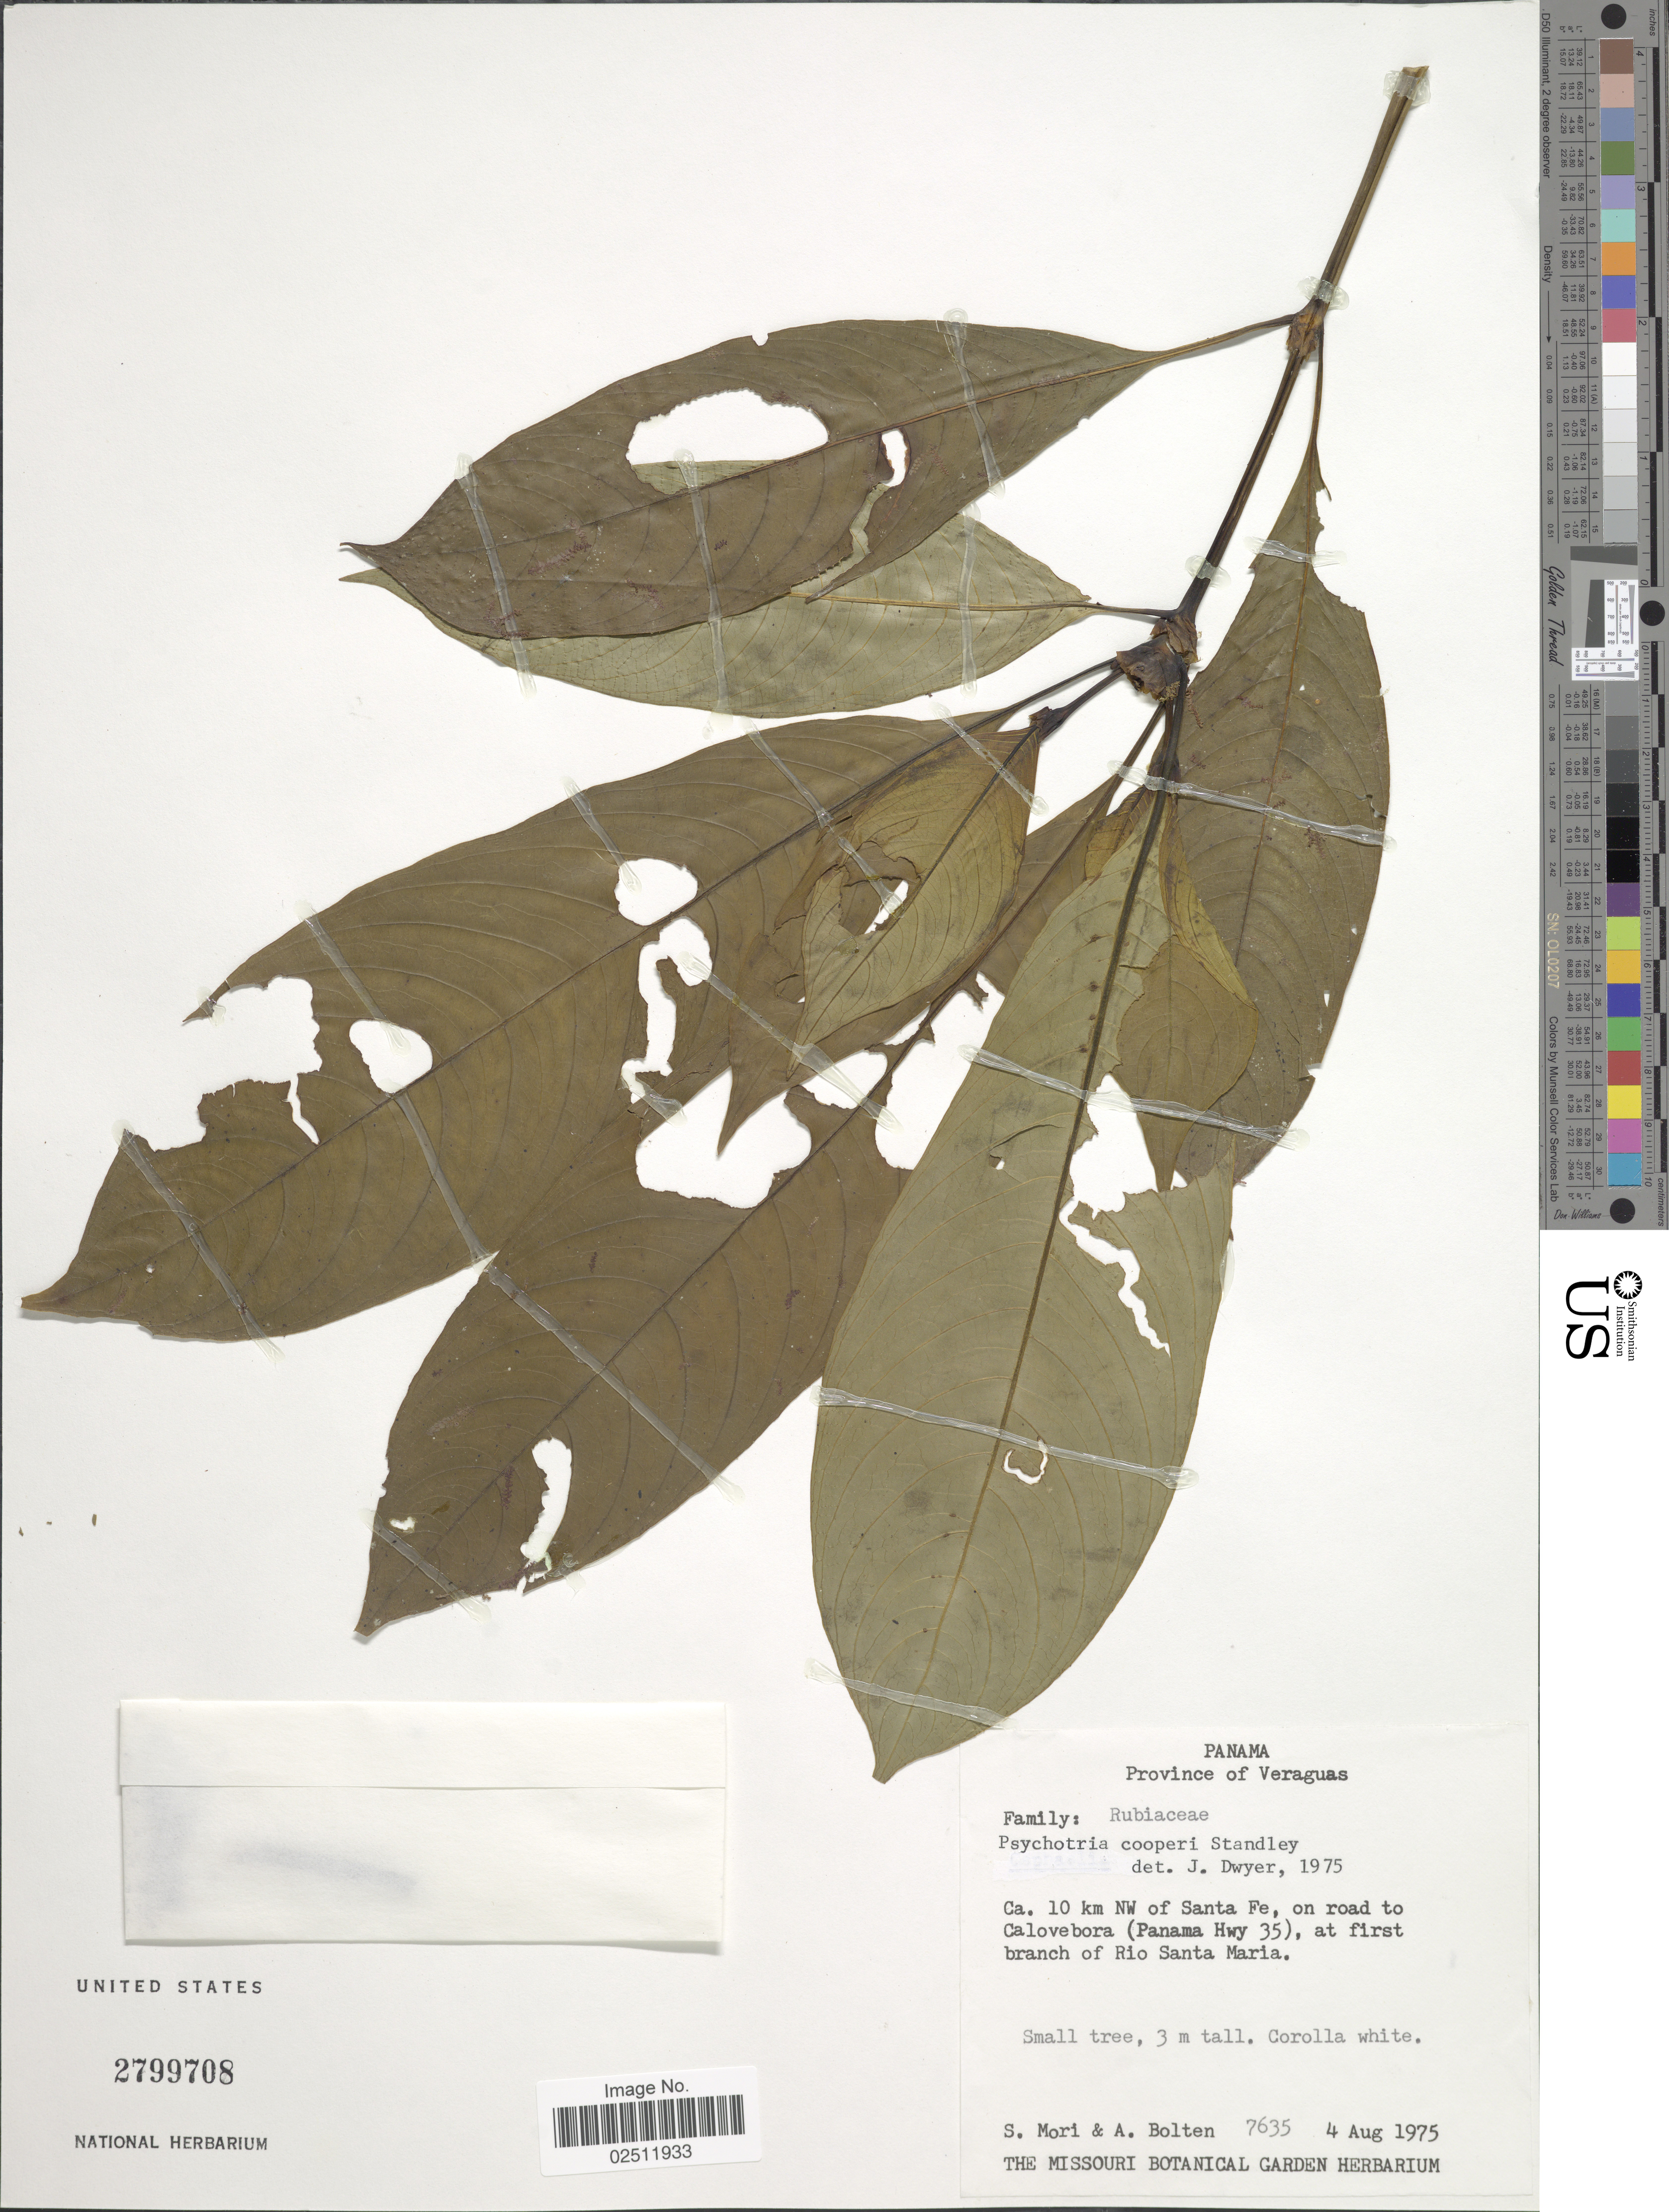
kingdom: Plantae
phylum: Tracheophyta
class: Magnoliopsida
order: Gentianales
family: Rubiaceae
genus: Psychotria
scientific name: Psychotria cooperi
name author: Standl.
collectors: S. Mori & A. Bolten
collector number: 7635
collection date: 1975-08-04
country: Panama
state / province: Veraguas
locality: Ca. 10 km NW of Santa Fe, on road to Calovebora (Panama Hwy 35), at first branch of Rio Santa Maria.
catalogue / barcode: US 2799708